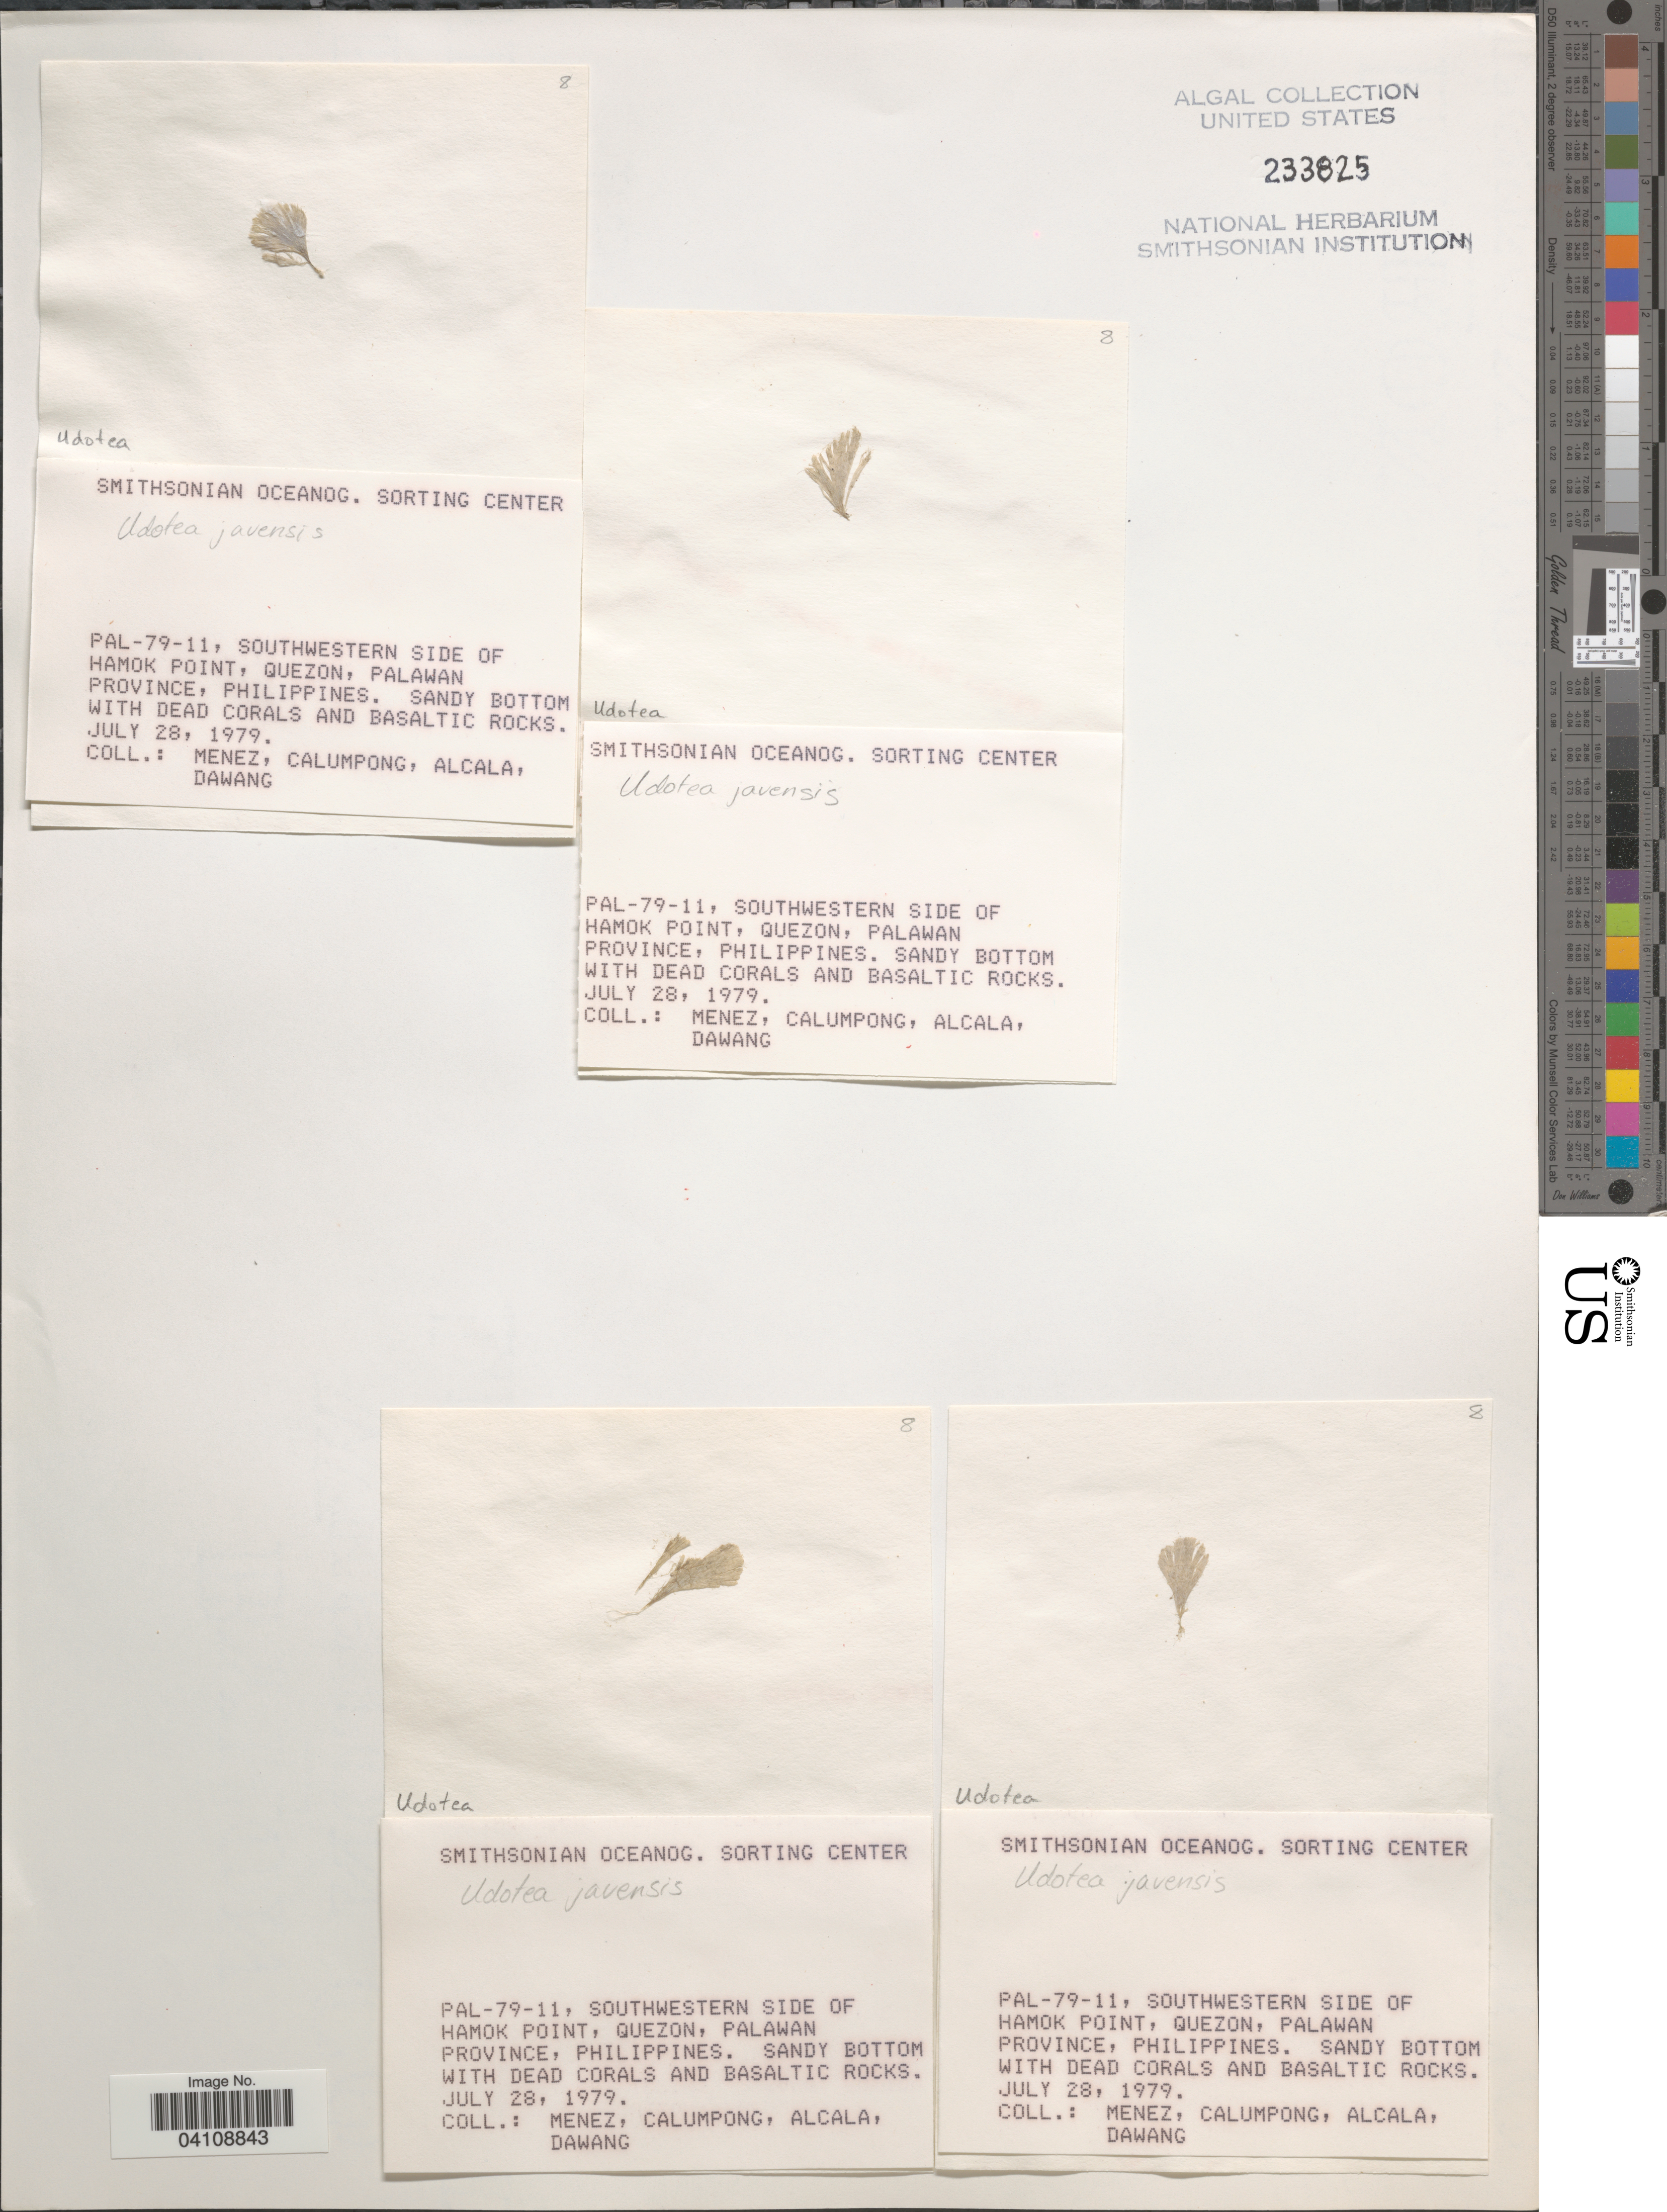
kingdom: Plantae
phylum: Chlorophyta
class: Ulvophyceae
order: Bryopsidales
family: Udoteaceae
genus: Rhipidosiphon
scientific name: Rhipidosiphon javensis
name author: Mont.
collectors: Menez, Calumpong, Alcala & Dawang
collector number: PAL-79-11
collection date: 1979-07-28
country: Philippines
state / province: Mimaropa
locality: Southwestern side of Hamok Point, Quezon, Palawan Province.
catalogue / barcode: US 233825